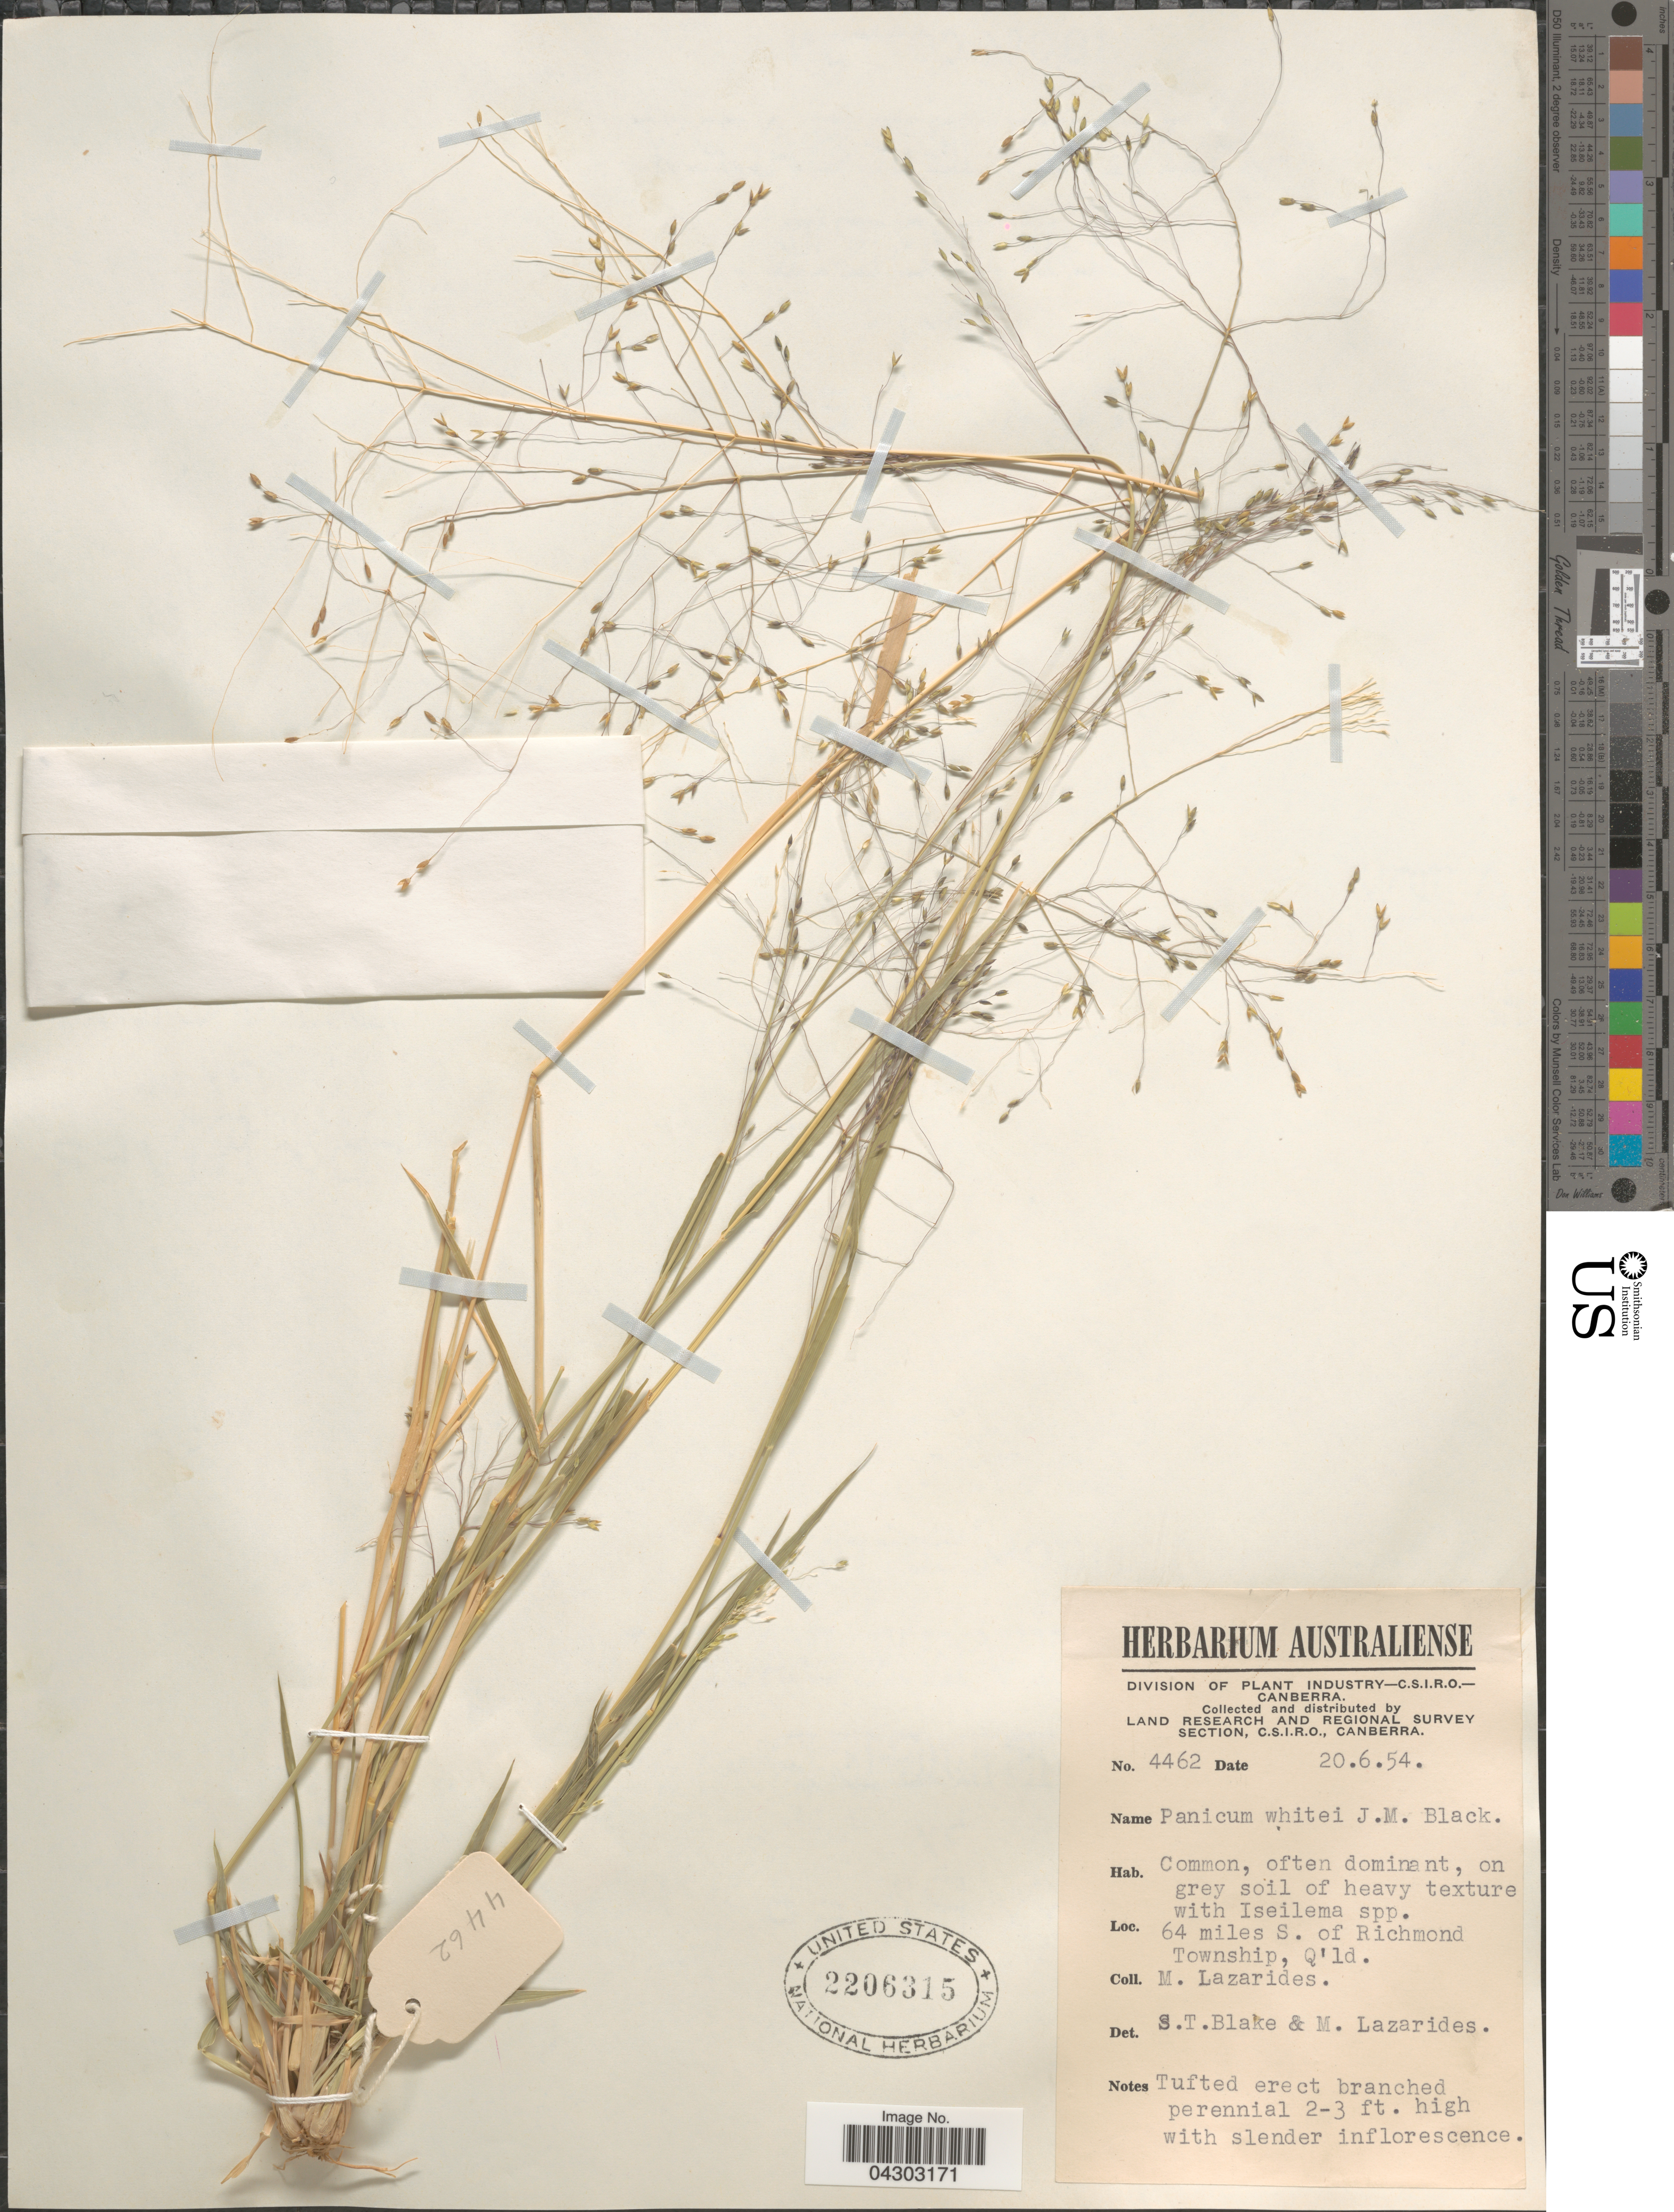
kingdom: Plantae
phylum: Tracheophyta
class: Liliopsida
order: Poales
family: Poaceae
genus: Panicum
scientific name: Panicum laevinode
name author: Lindl.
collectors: M. Lazarides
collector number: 4462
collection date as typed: Transcribed d/m/y: 20/6/54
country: Australia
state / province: Queensland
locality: Land Research and Regional Survey Section. 64 miles S. of Richmond Township.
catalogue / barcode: US 2206315